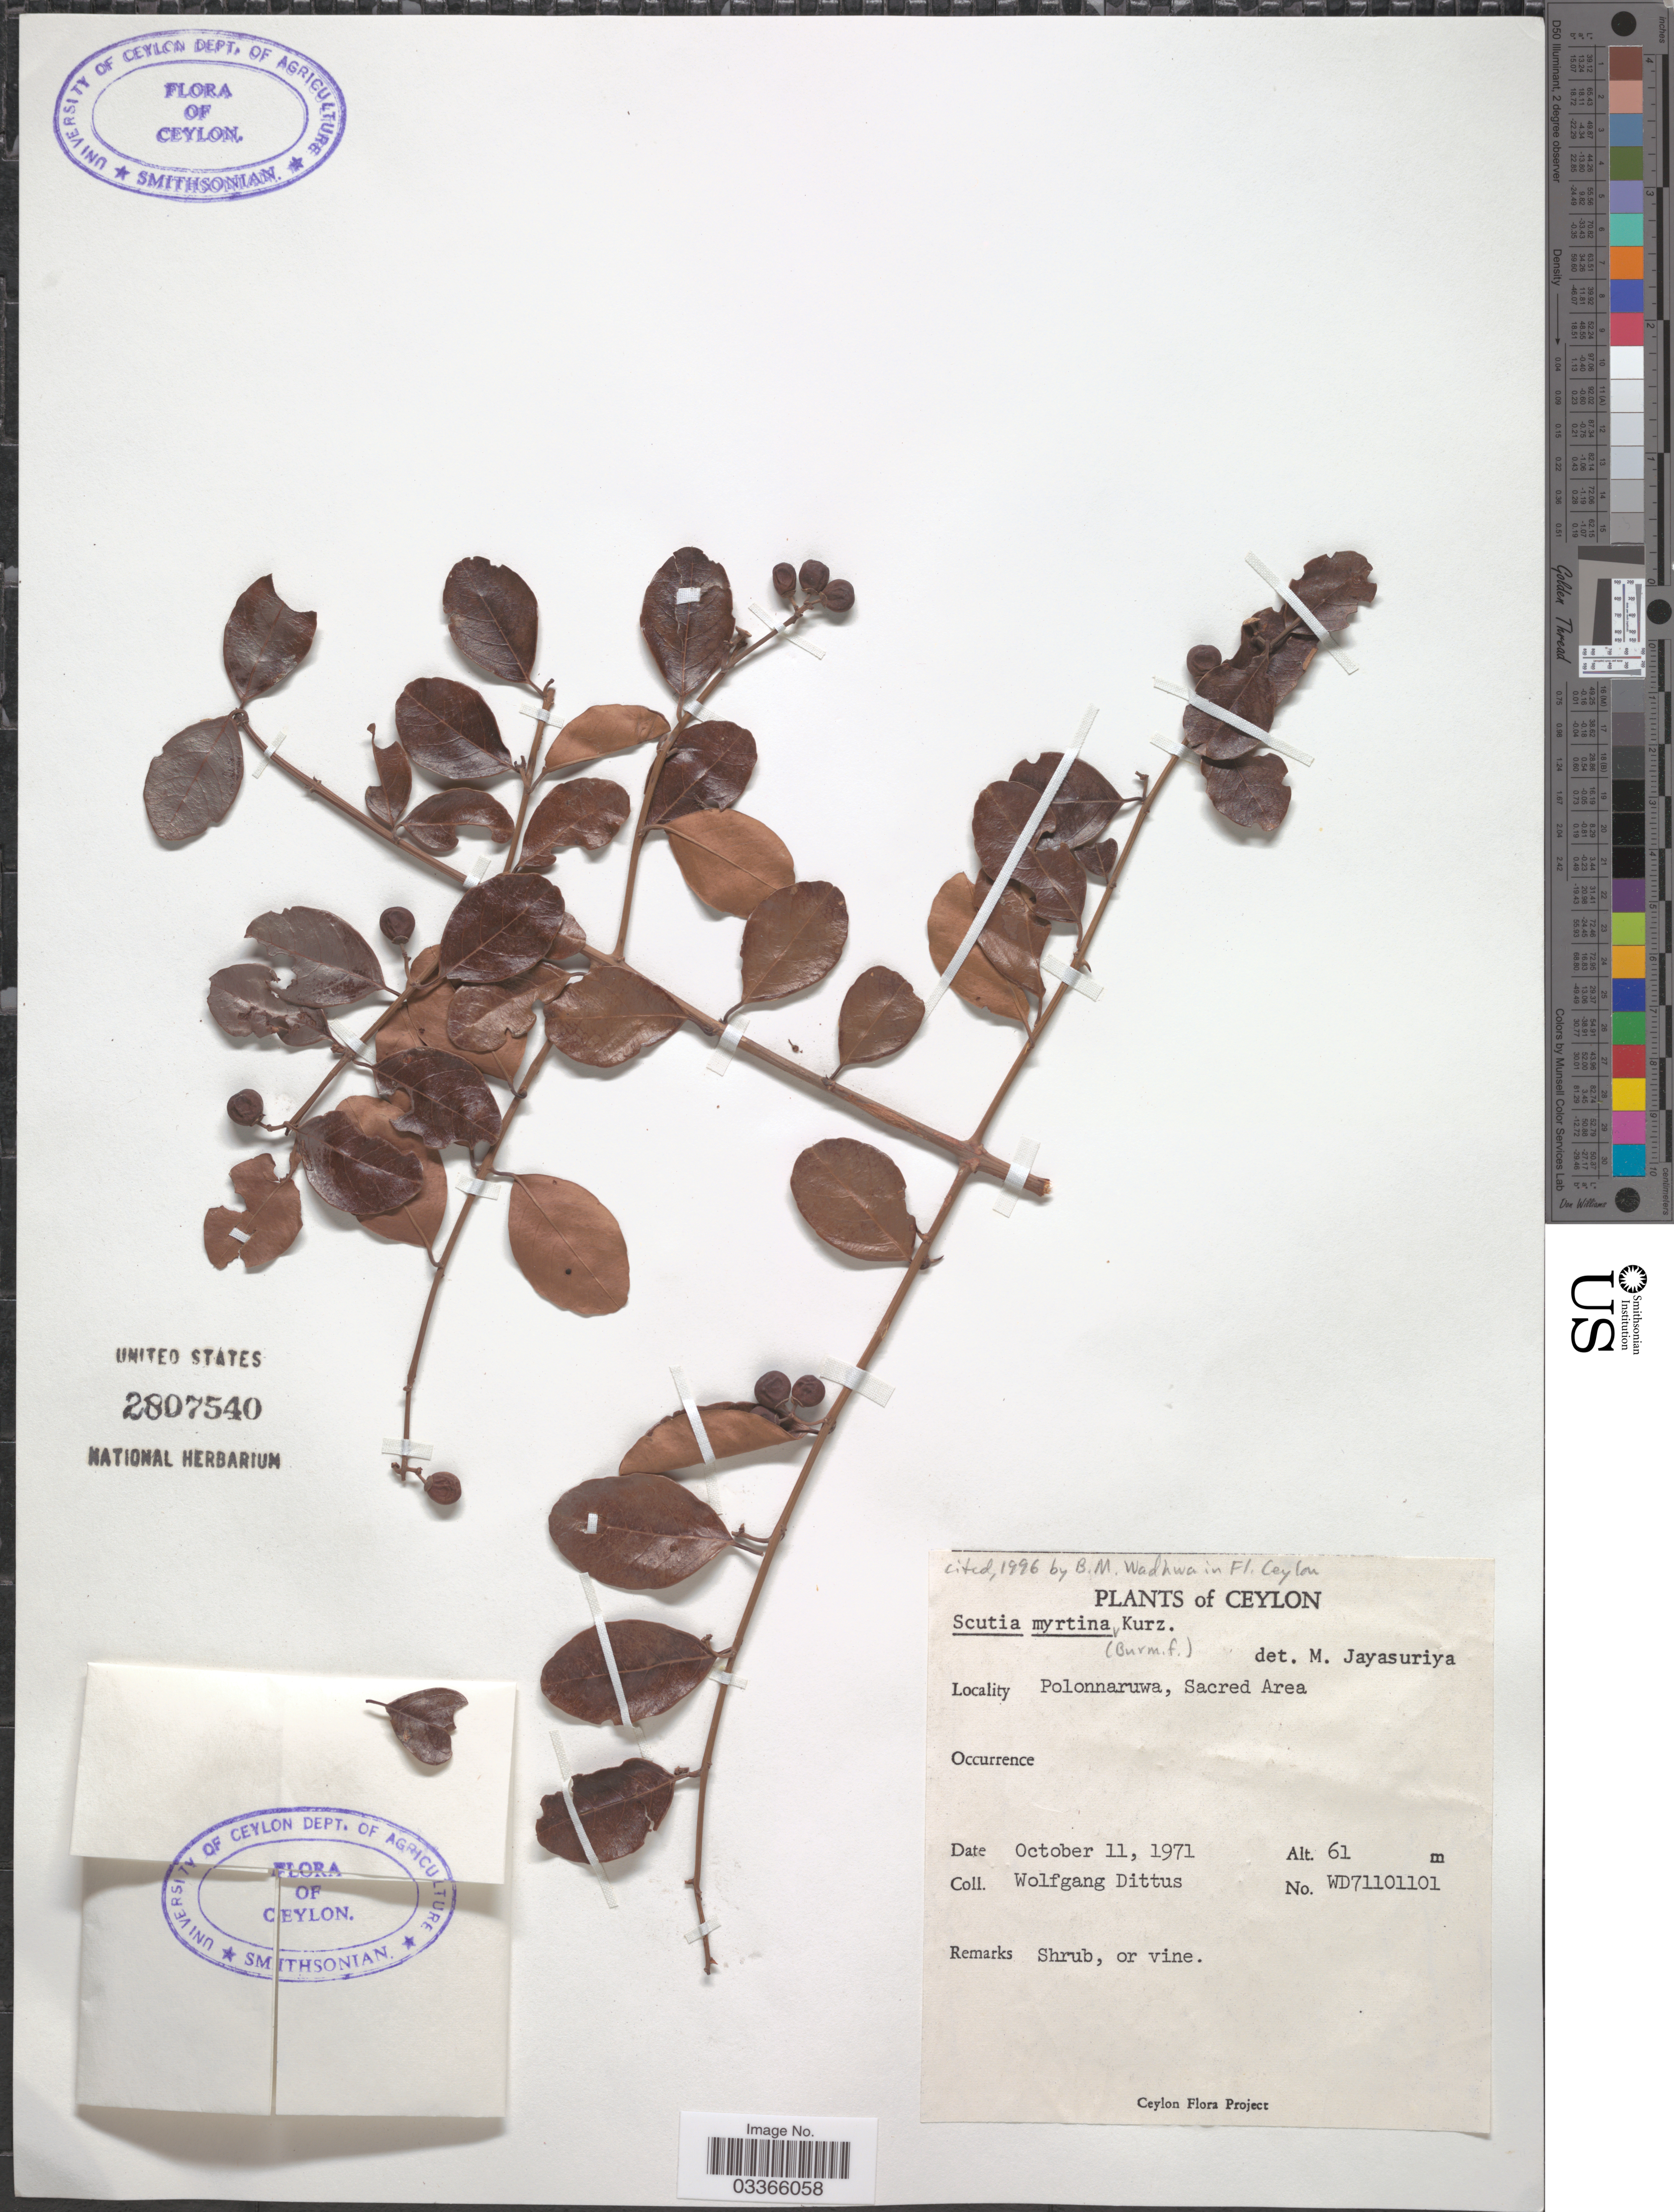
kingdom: Plantae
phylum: Tracheophyta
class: Magnoliopsida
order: Rosales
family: Rhamnaceae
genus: Scutia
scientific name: Scutia myrtina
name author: (Burm. f.) Kurz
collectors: W. Dittus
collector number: WD71101101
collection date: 1971-10-11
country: Sri Lanka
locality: Ceylon, Polonnaruwa, Sacred Area.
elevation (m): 61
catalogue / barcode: US 2807540